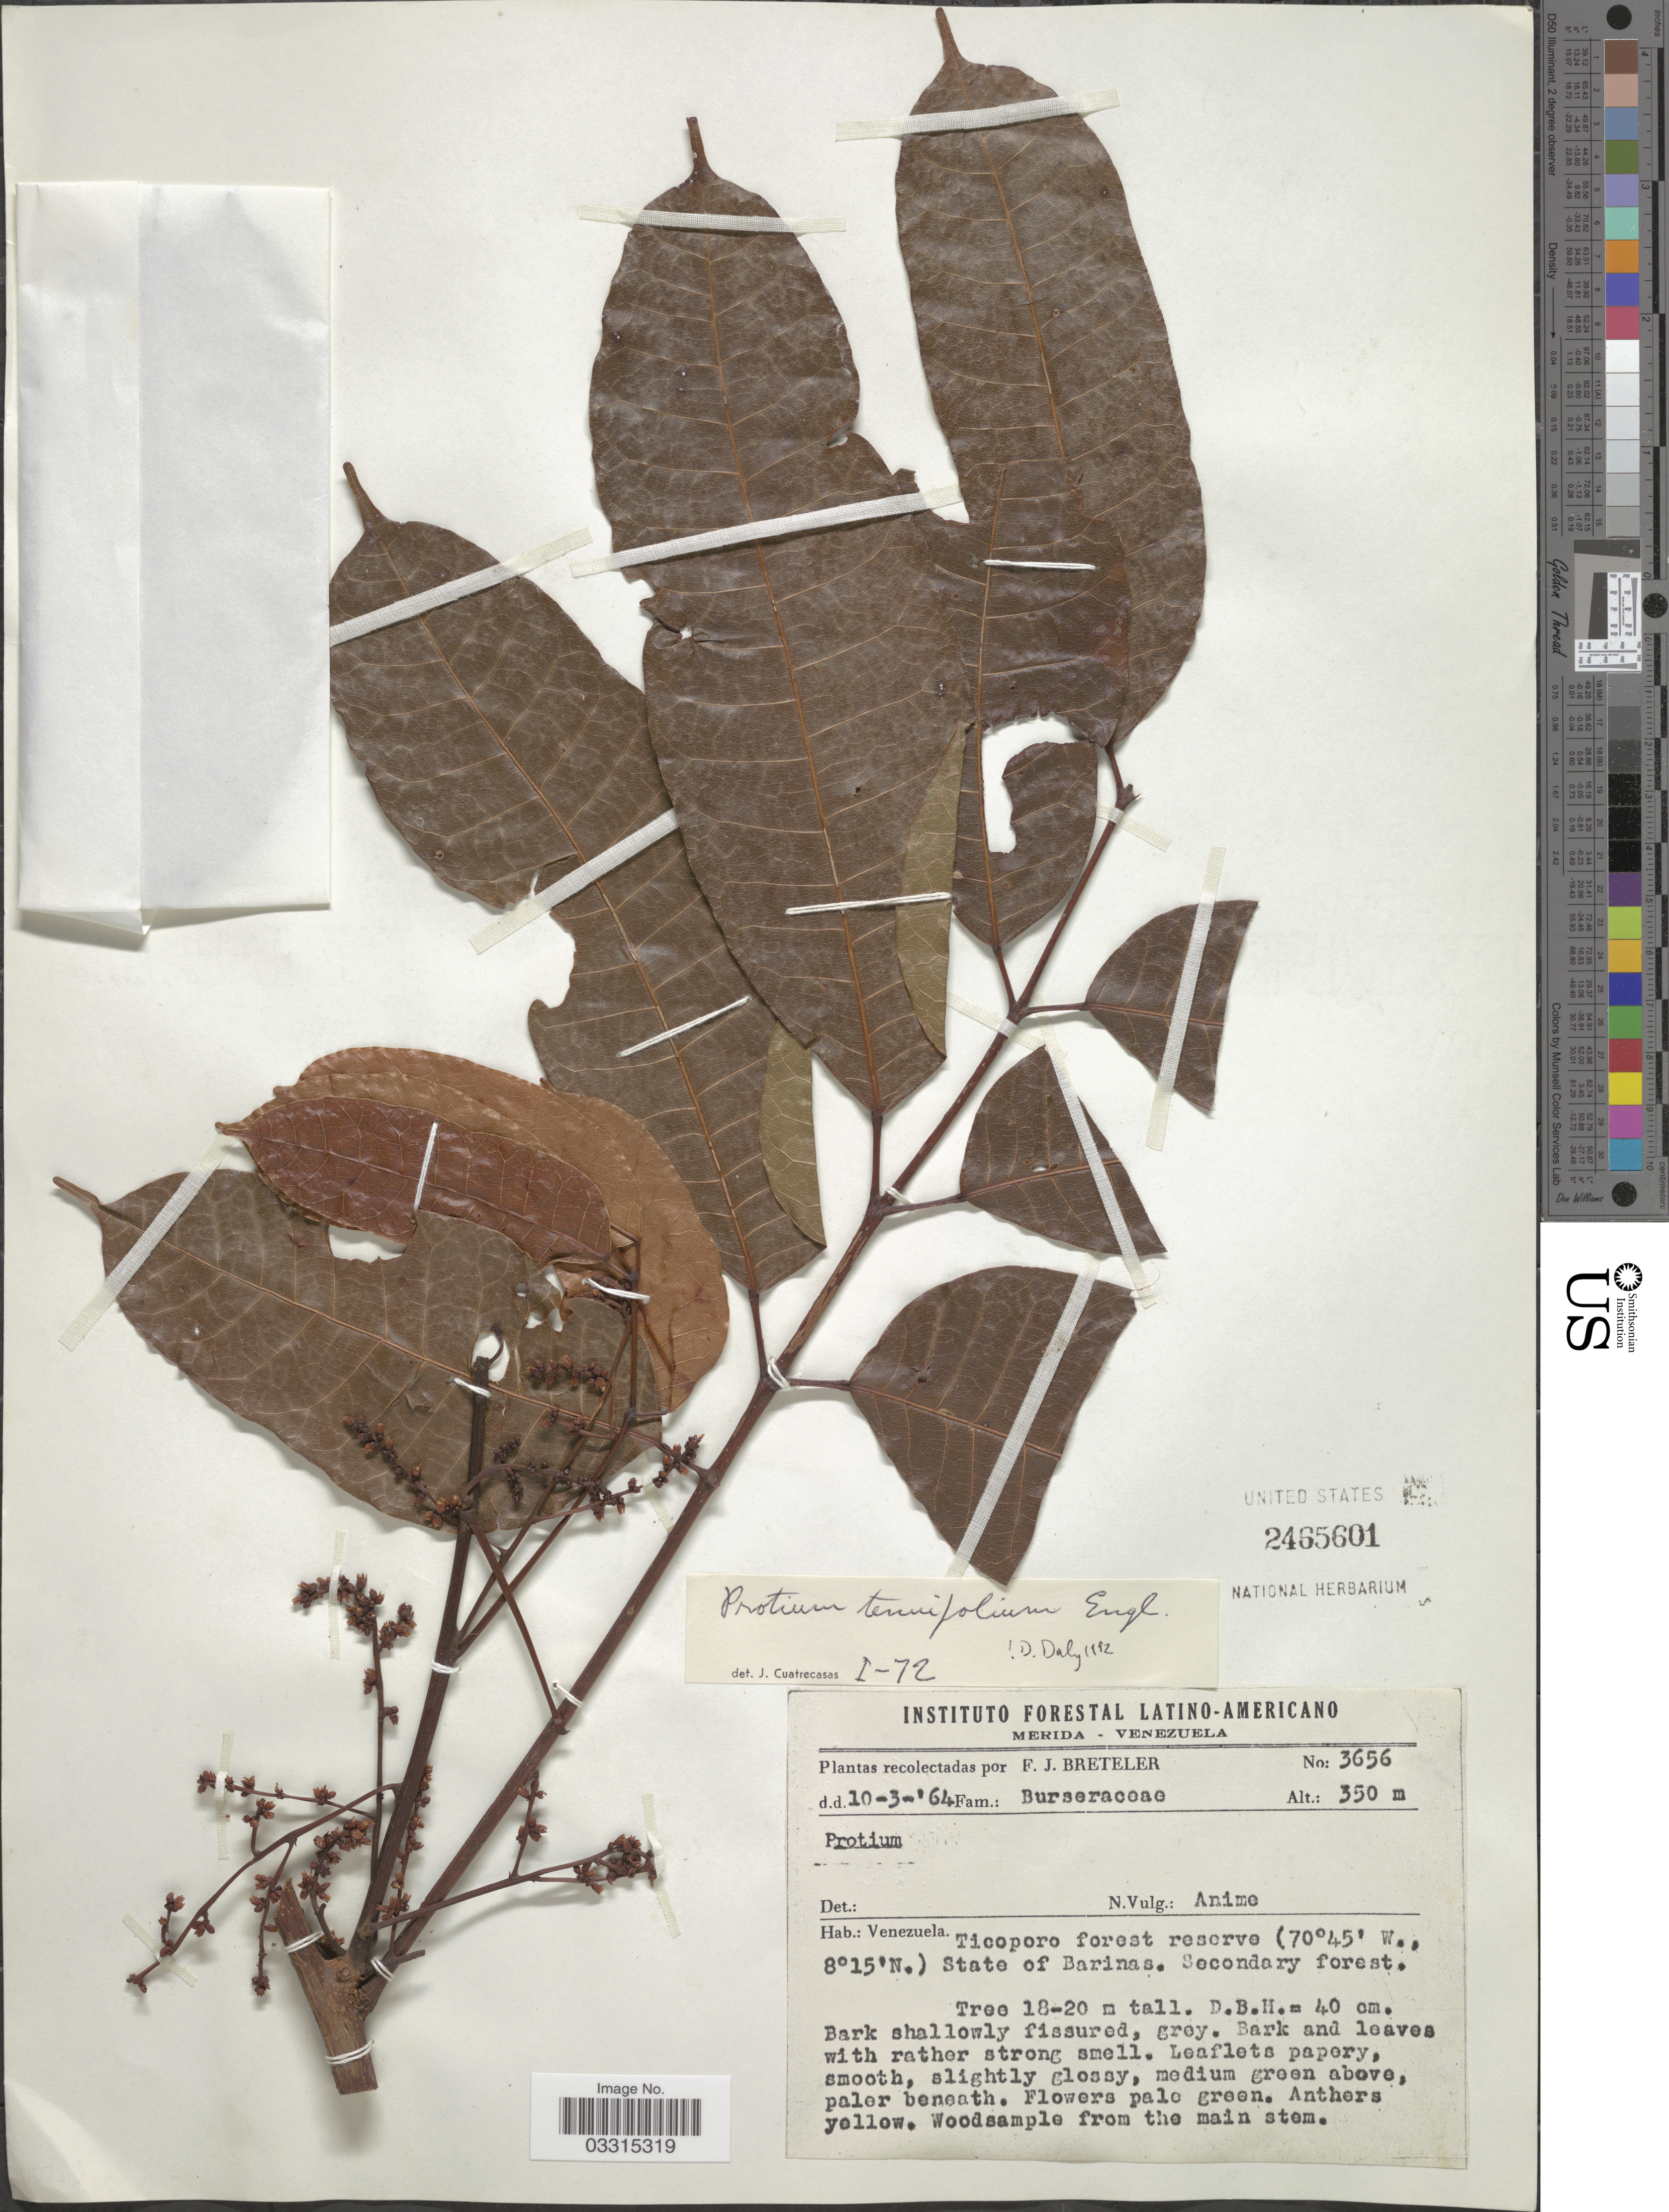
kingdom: Plantae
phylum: Tracheophyta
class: Magnoliopsida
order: Sapindales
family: Burseraceae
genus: Protium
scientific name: Protium tenuifolium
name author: (Engl.) Engl.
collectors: F. J. Breteler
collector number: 3656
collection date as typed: Transcribed d/m/y: 10/3/64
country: Venezuela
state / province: Barinas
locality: Ticoporo forest reserve. Secondary forest.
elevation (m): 350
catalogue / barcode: US 2465601